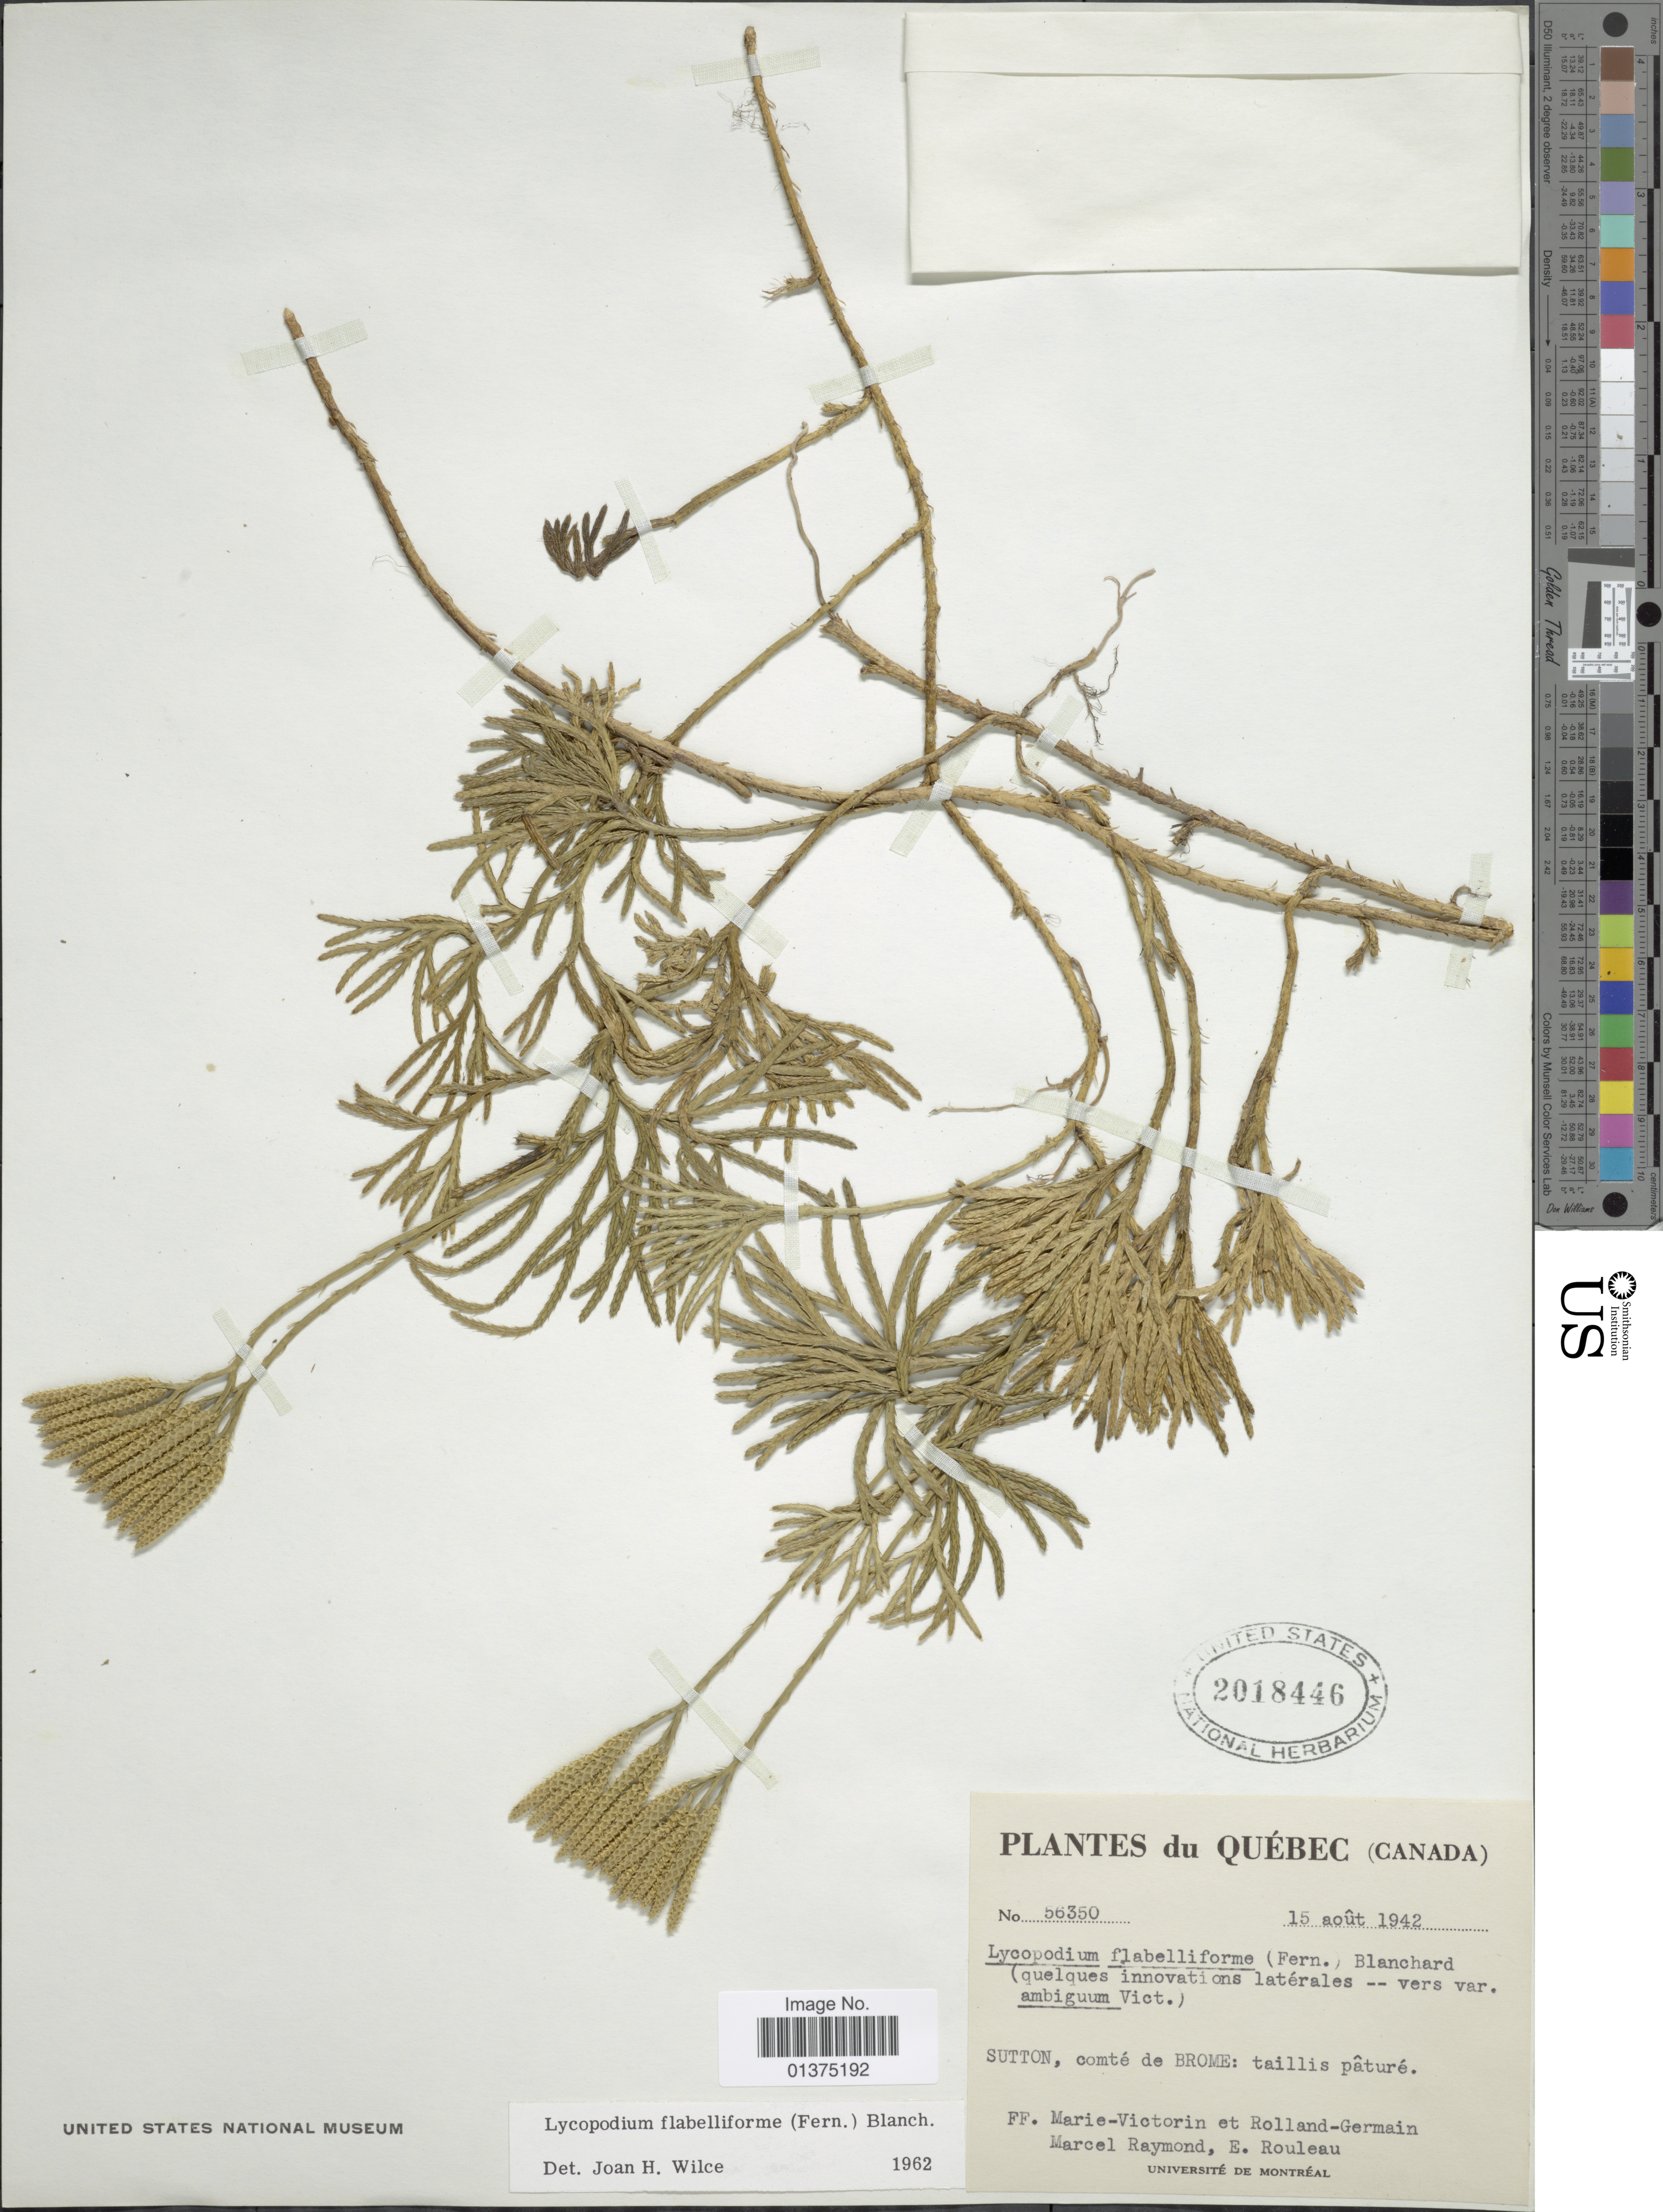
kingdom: Plantae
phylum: Tracheophyta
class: Lycopodiopsida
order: Lycopodiales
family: Lycopodiaceae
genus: Diphasiastrum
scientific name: Diphasiastrum digitatum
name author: (Dill. ex A. Braun) Holub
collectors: Fr. Marie-Victorin, Rolland-Germain, M. Raymond & E. Rouleau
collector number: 56350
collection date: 1942-08-15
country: Canada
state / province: Quebec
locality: Sutton, comté de brome: taillis pâturé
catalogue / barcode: US 2018446